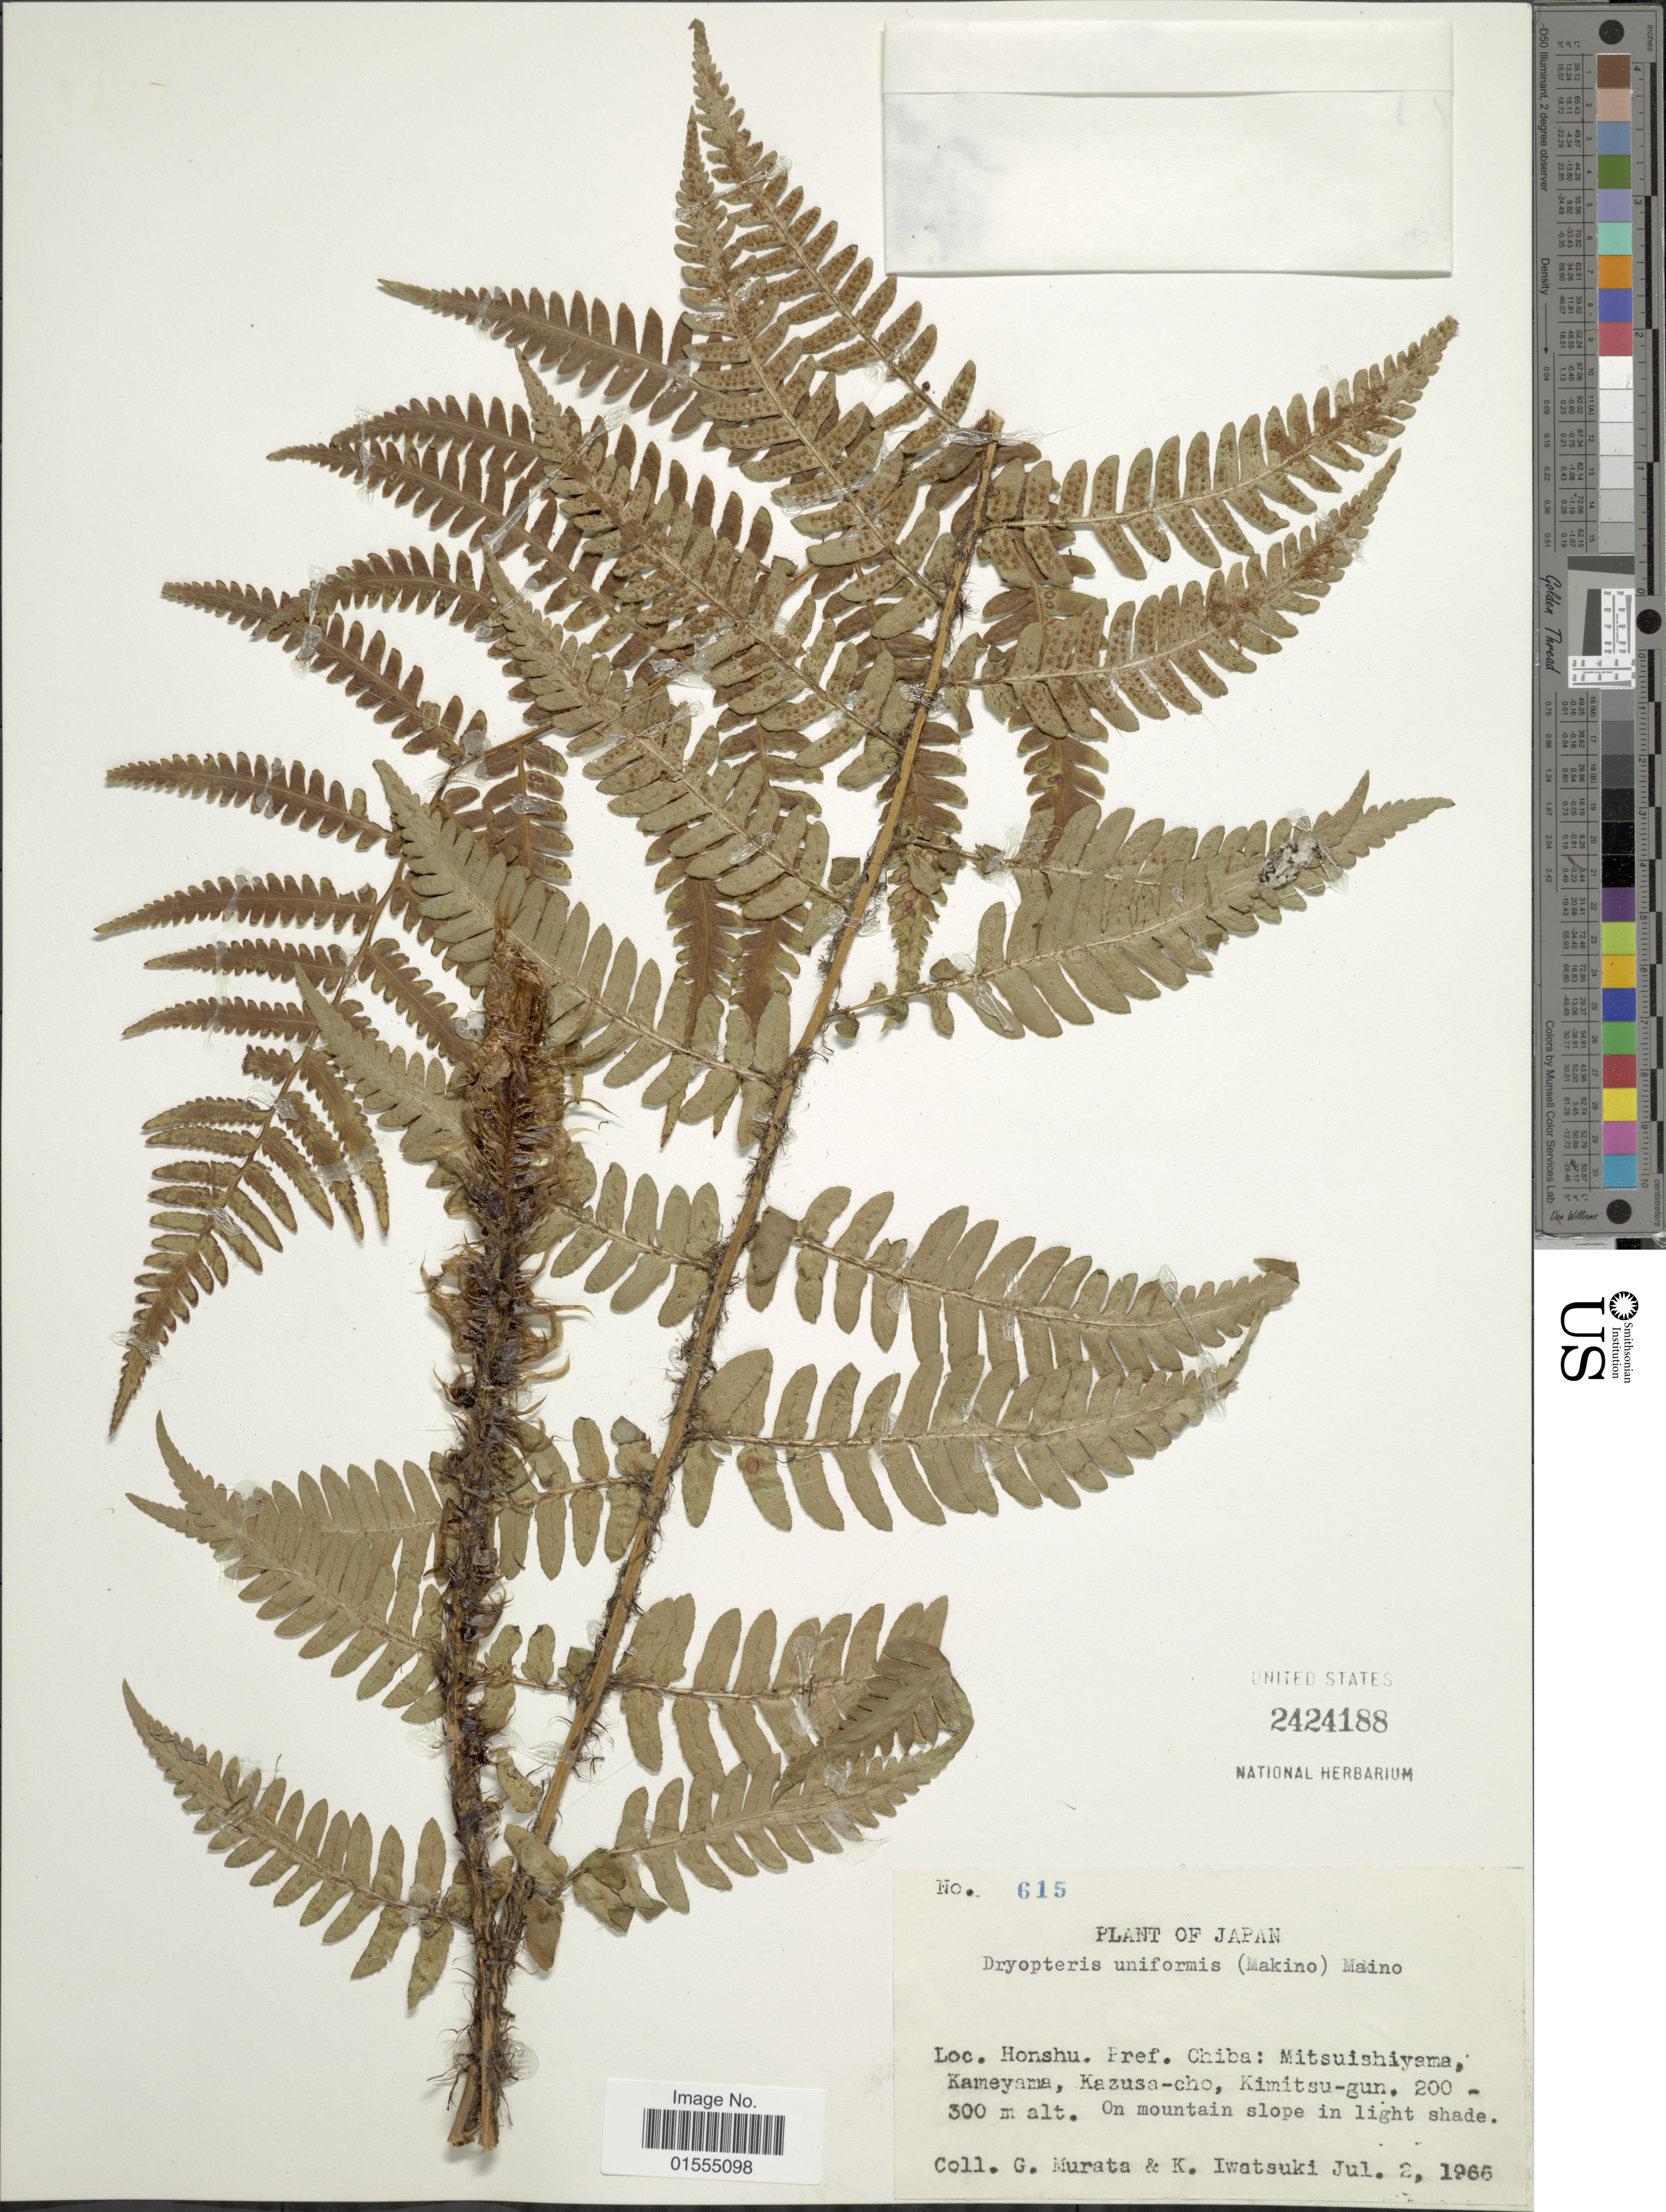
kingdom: Plantae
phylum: Tracheophyta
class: Polypodiopsida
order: Polypodiales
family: Dryopteridaceae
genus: Dryopteris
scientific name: Dryopteris uniformis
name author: (Makino) Makino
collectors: G. Murata & K. Iwatsuki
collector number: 615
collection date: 1965-07-02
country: Japan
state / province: Tiba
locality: Honshu. Pref. Chiba: Mitsuishiyama, Kameyama, Kazusa-cho, Kimitsu-gun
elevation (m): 200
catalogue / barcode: US 2424188